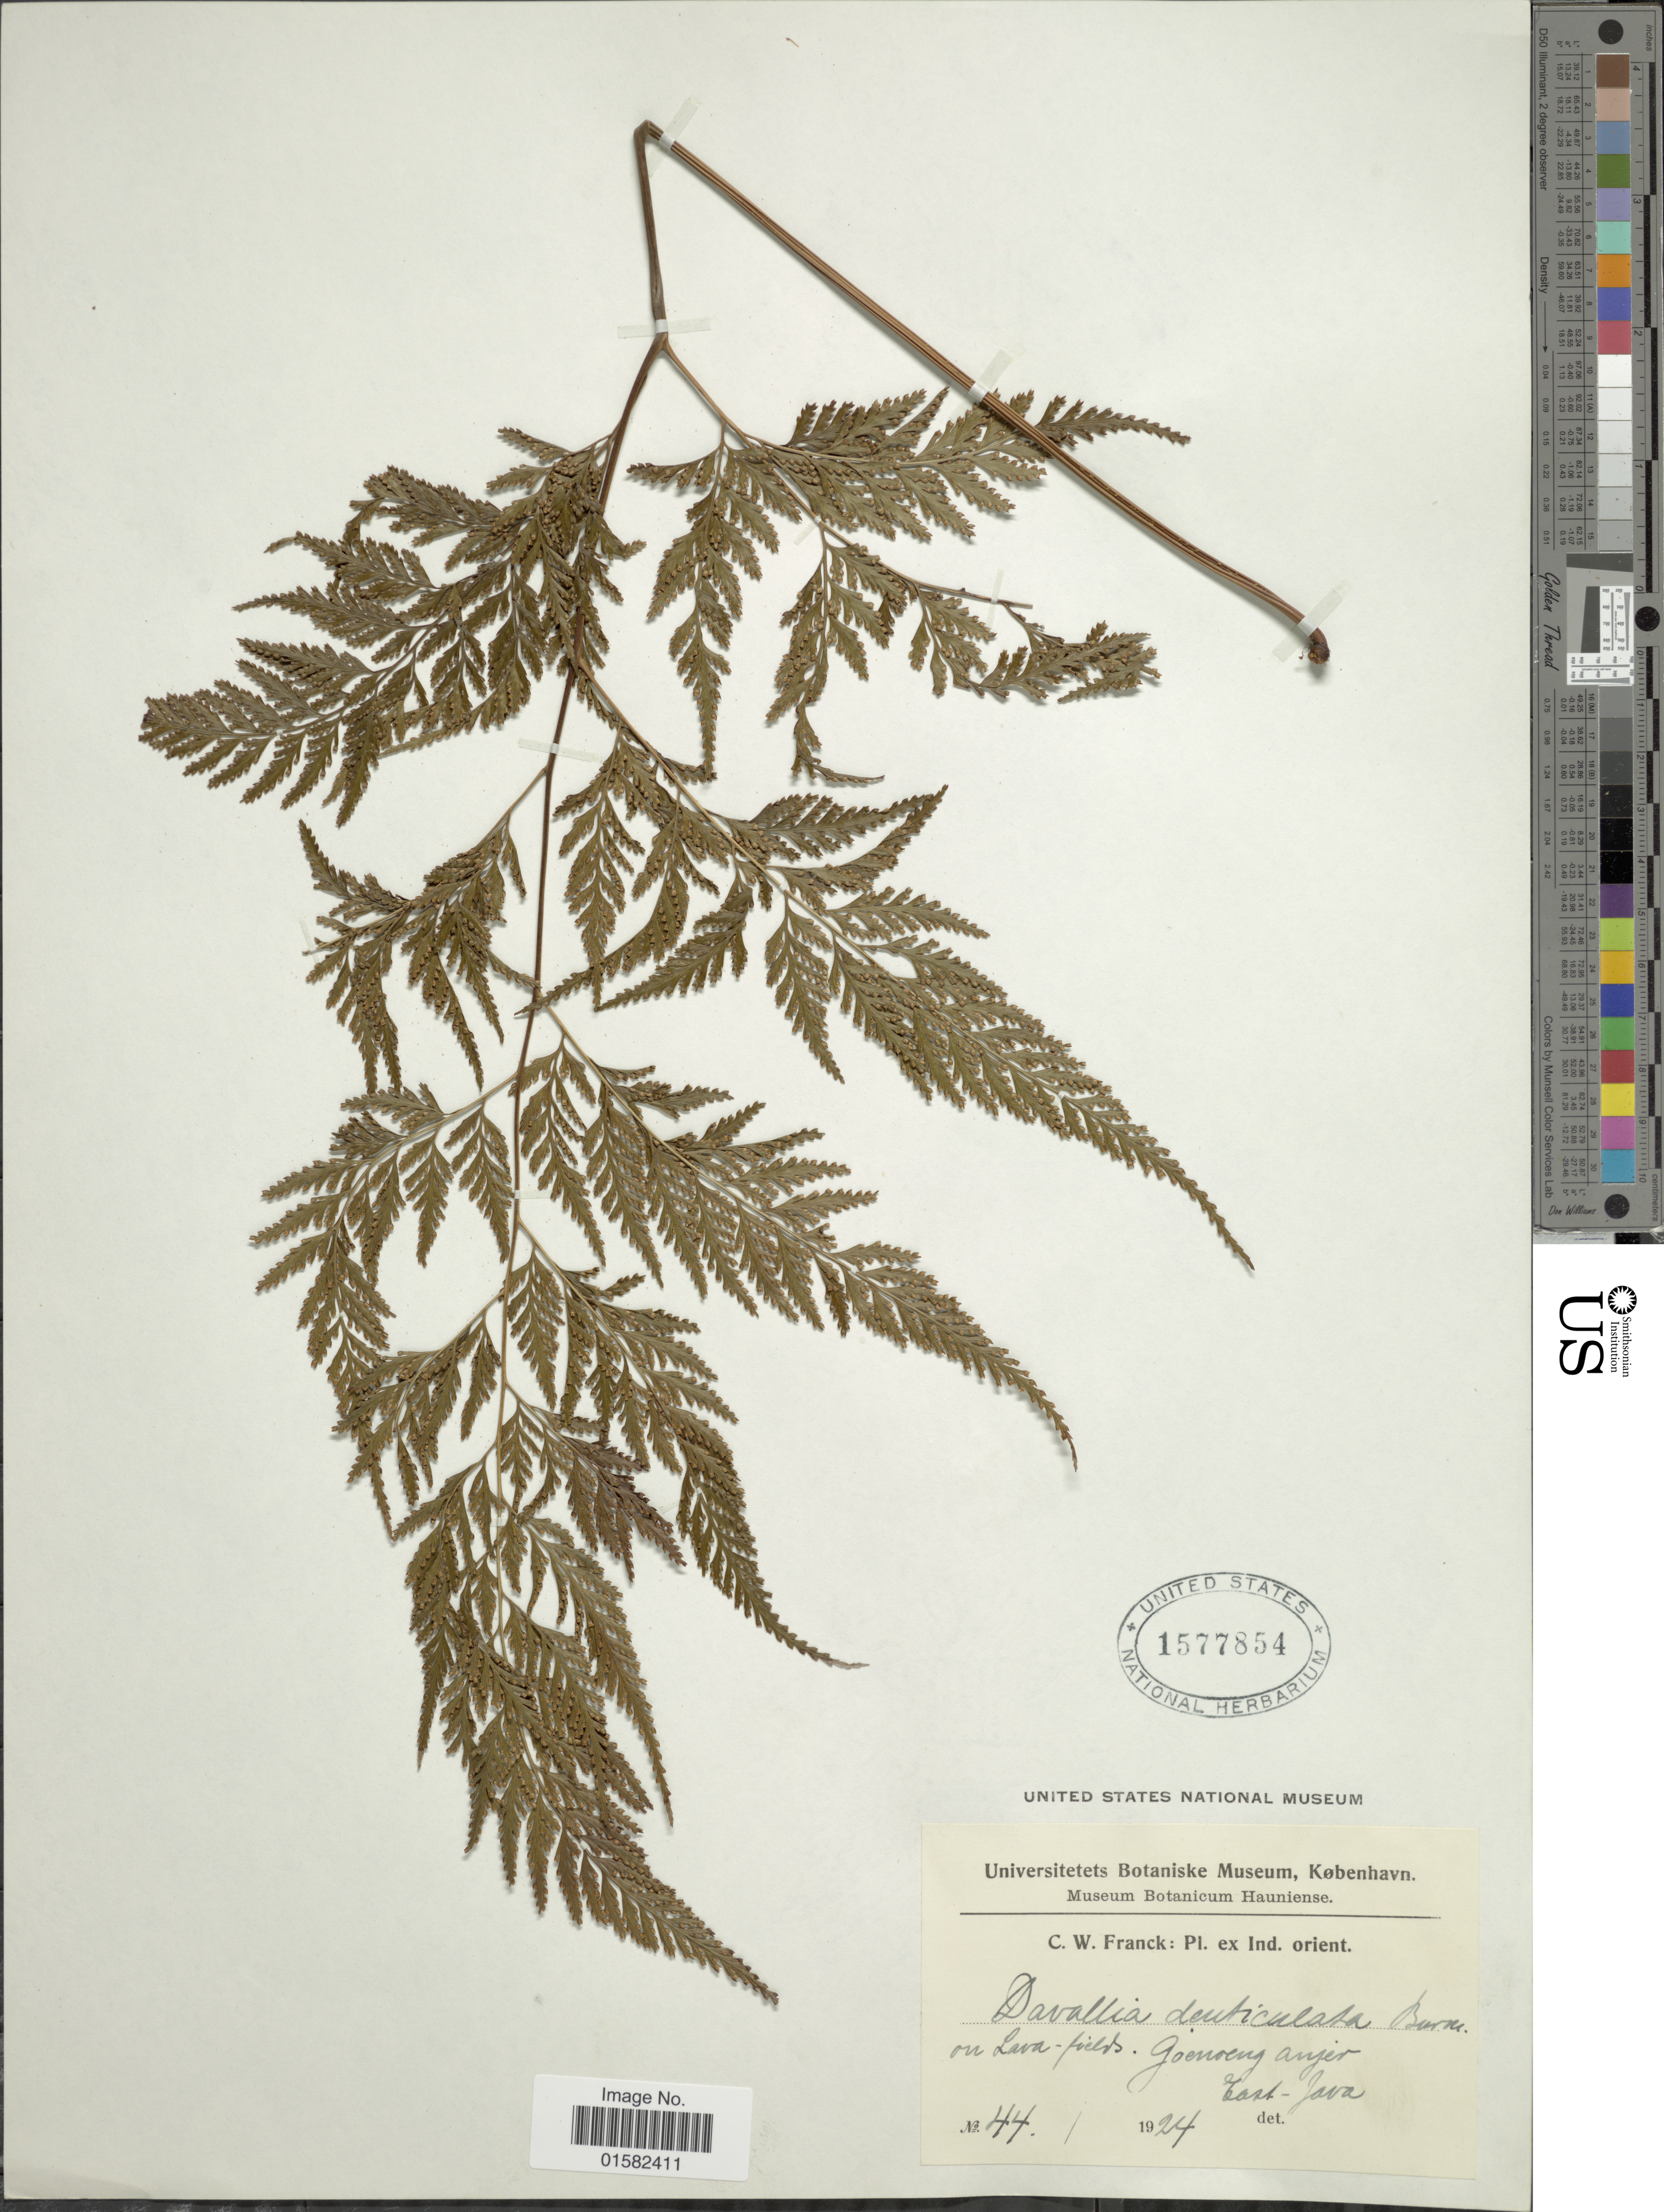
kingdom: Plantae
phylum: Tracheophyta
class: Polypodiopsida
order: Polypodiales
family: Davalliaceae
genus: Wibelia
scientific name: Wibelia denticulata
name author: (Burm. f.) M. Kato & Tsutsumi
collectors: C. Franck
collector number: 44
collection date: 1924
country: Indonesia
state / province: Java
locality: On Lava - Fields, Goenoeng Anjer, East java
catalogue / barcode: US 1577854